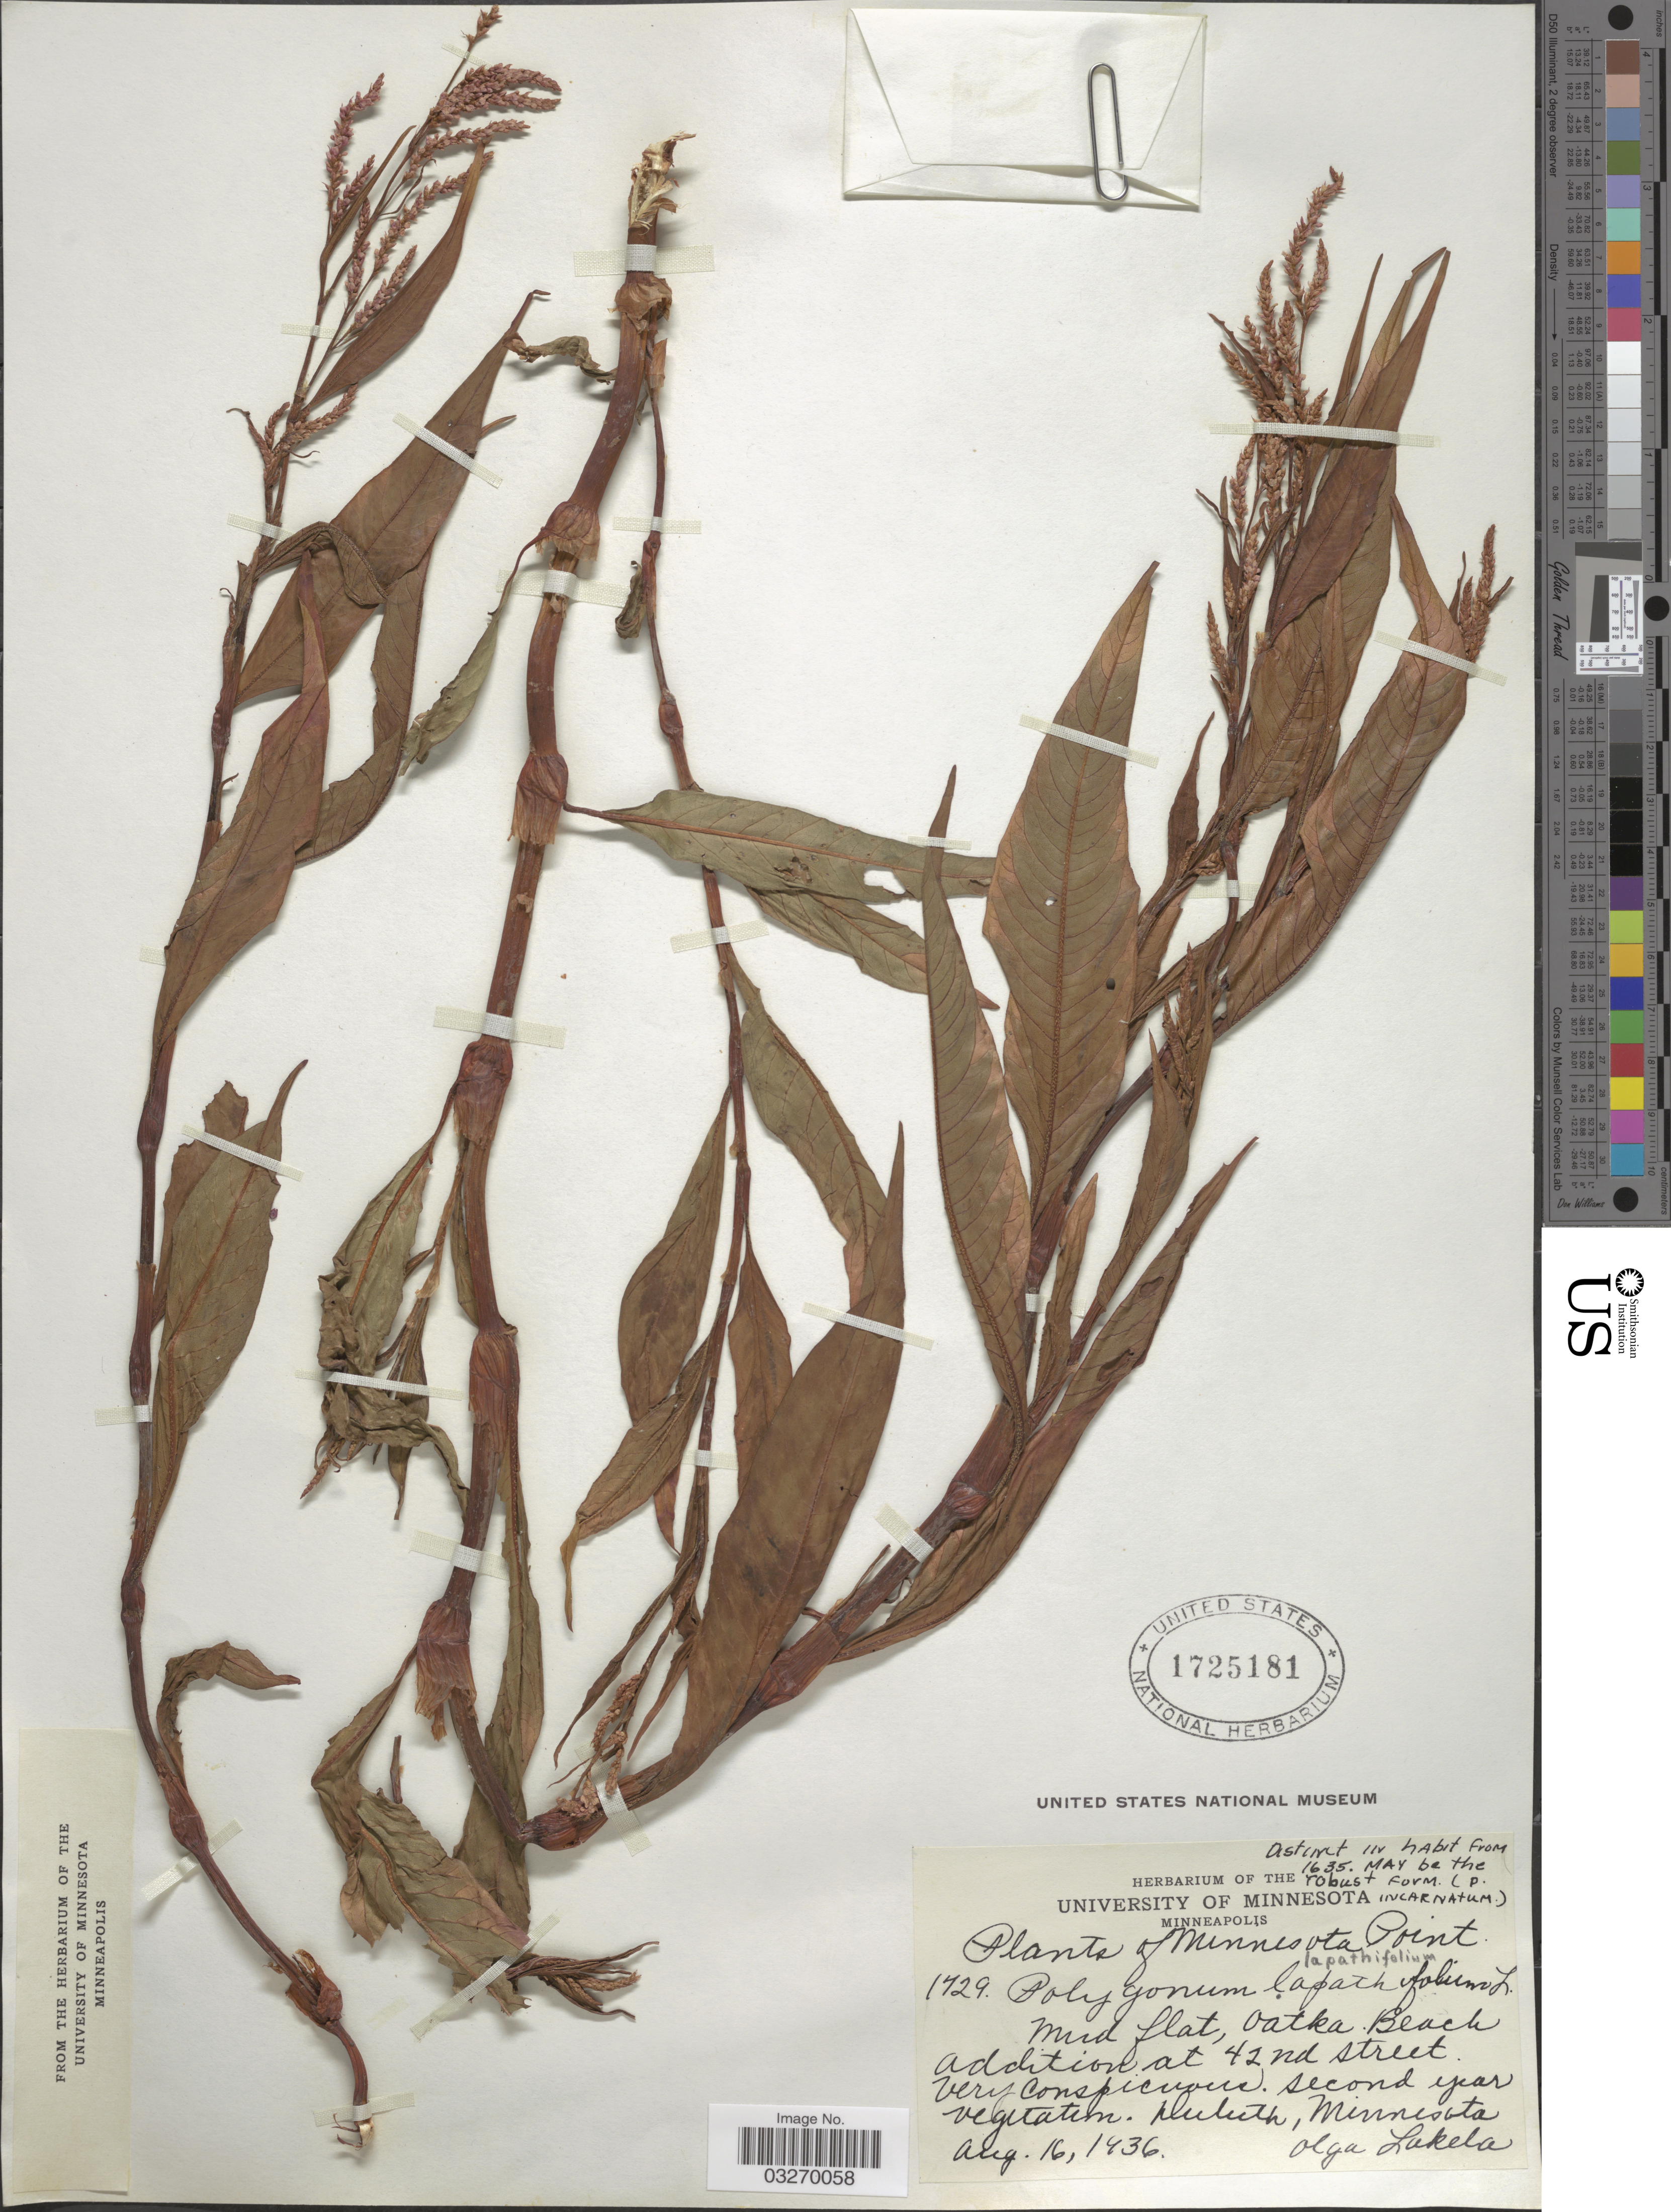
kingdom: Plantae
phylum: Tracheophyta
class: Magnoliopsida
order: Caryophyllales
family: Polygonaceae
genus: Persicaria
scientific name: Persicaria lapathifolia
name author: (L.) Delarbre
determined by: Atha, D. E.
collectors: O. K. Lakela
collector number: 1729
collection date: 1936-08-16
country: United States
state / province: Minnesota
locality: Mud Flat, Oatka Beach Addition at 42nd street. Duluth.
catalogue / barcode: US 1425181